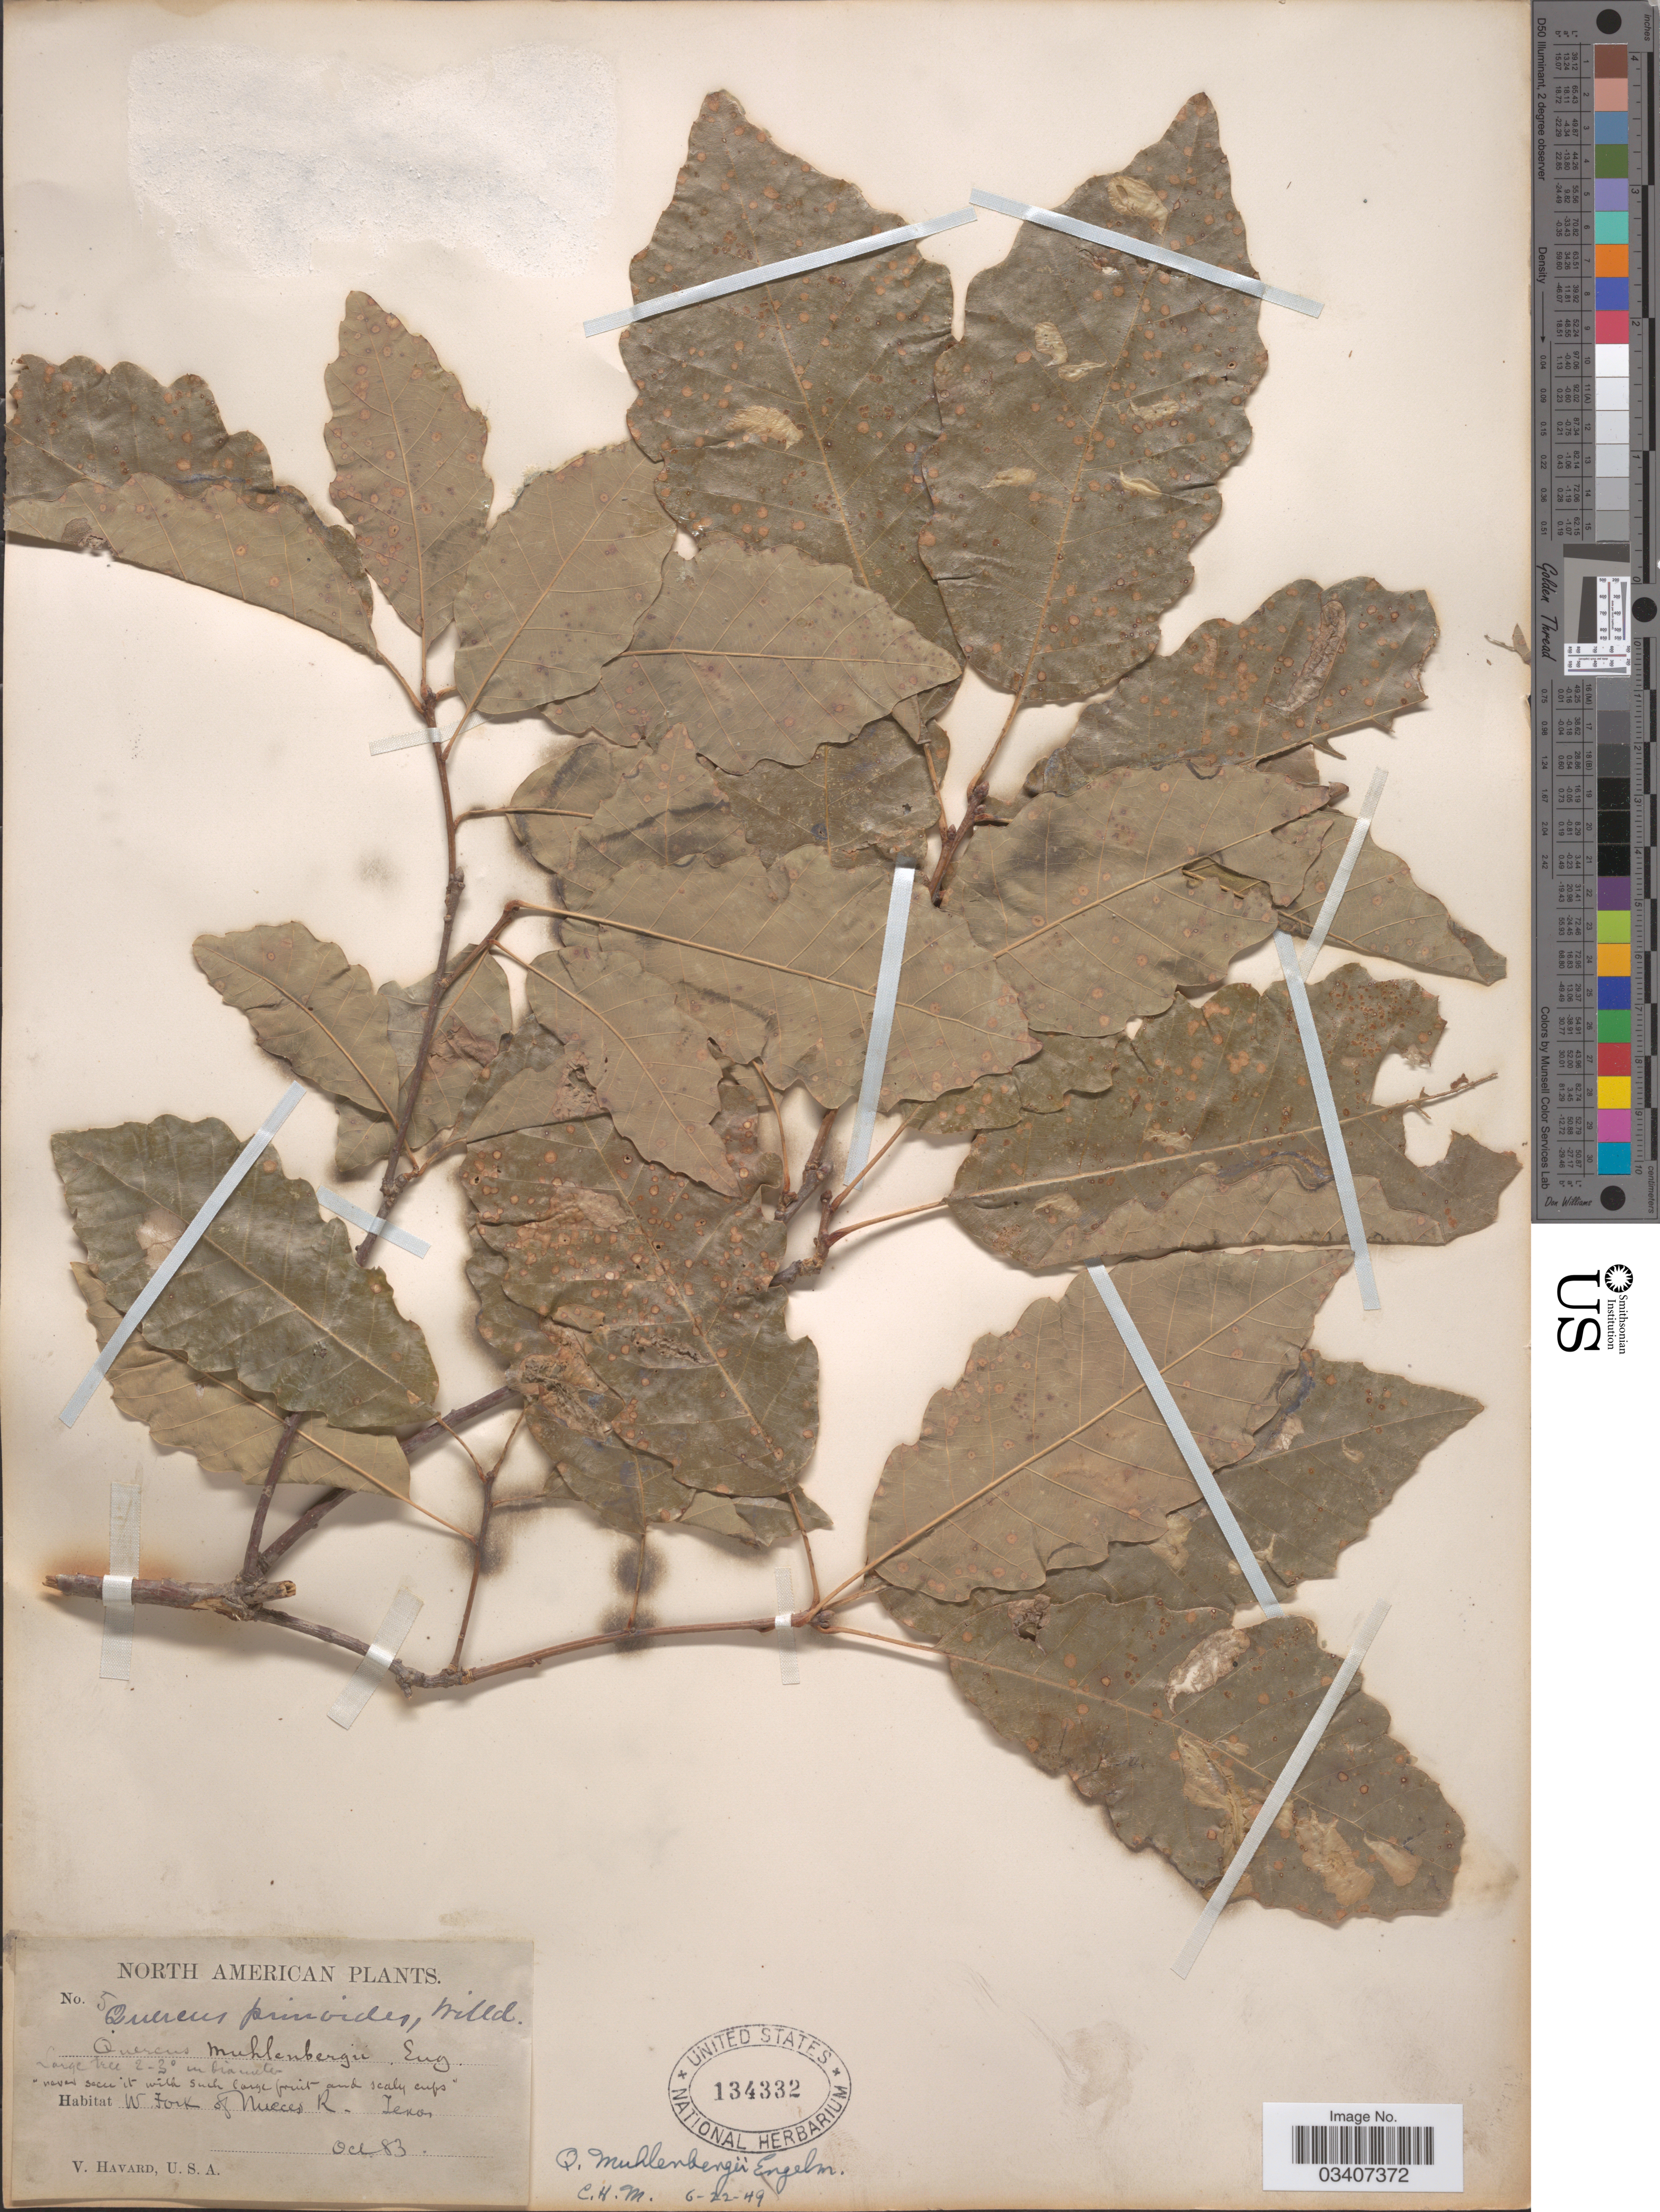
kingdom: Plantae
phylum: Tracheophyta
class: Magnoliopsida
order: Fagales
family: Fagaceae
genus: Quercus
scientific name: Quercus muehlenbergii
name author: Engelm.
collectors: V. Havard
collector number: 5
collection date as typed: Transcribed d/m/y: /10/83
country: United States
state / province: Texas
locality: W. Fork of Nueces R.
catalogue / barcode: US 134332